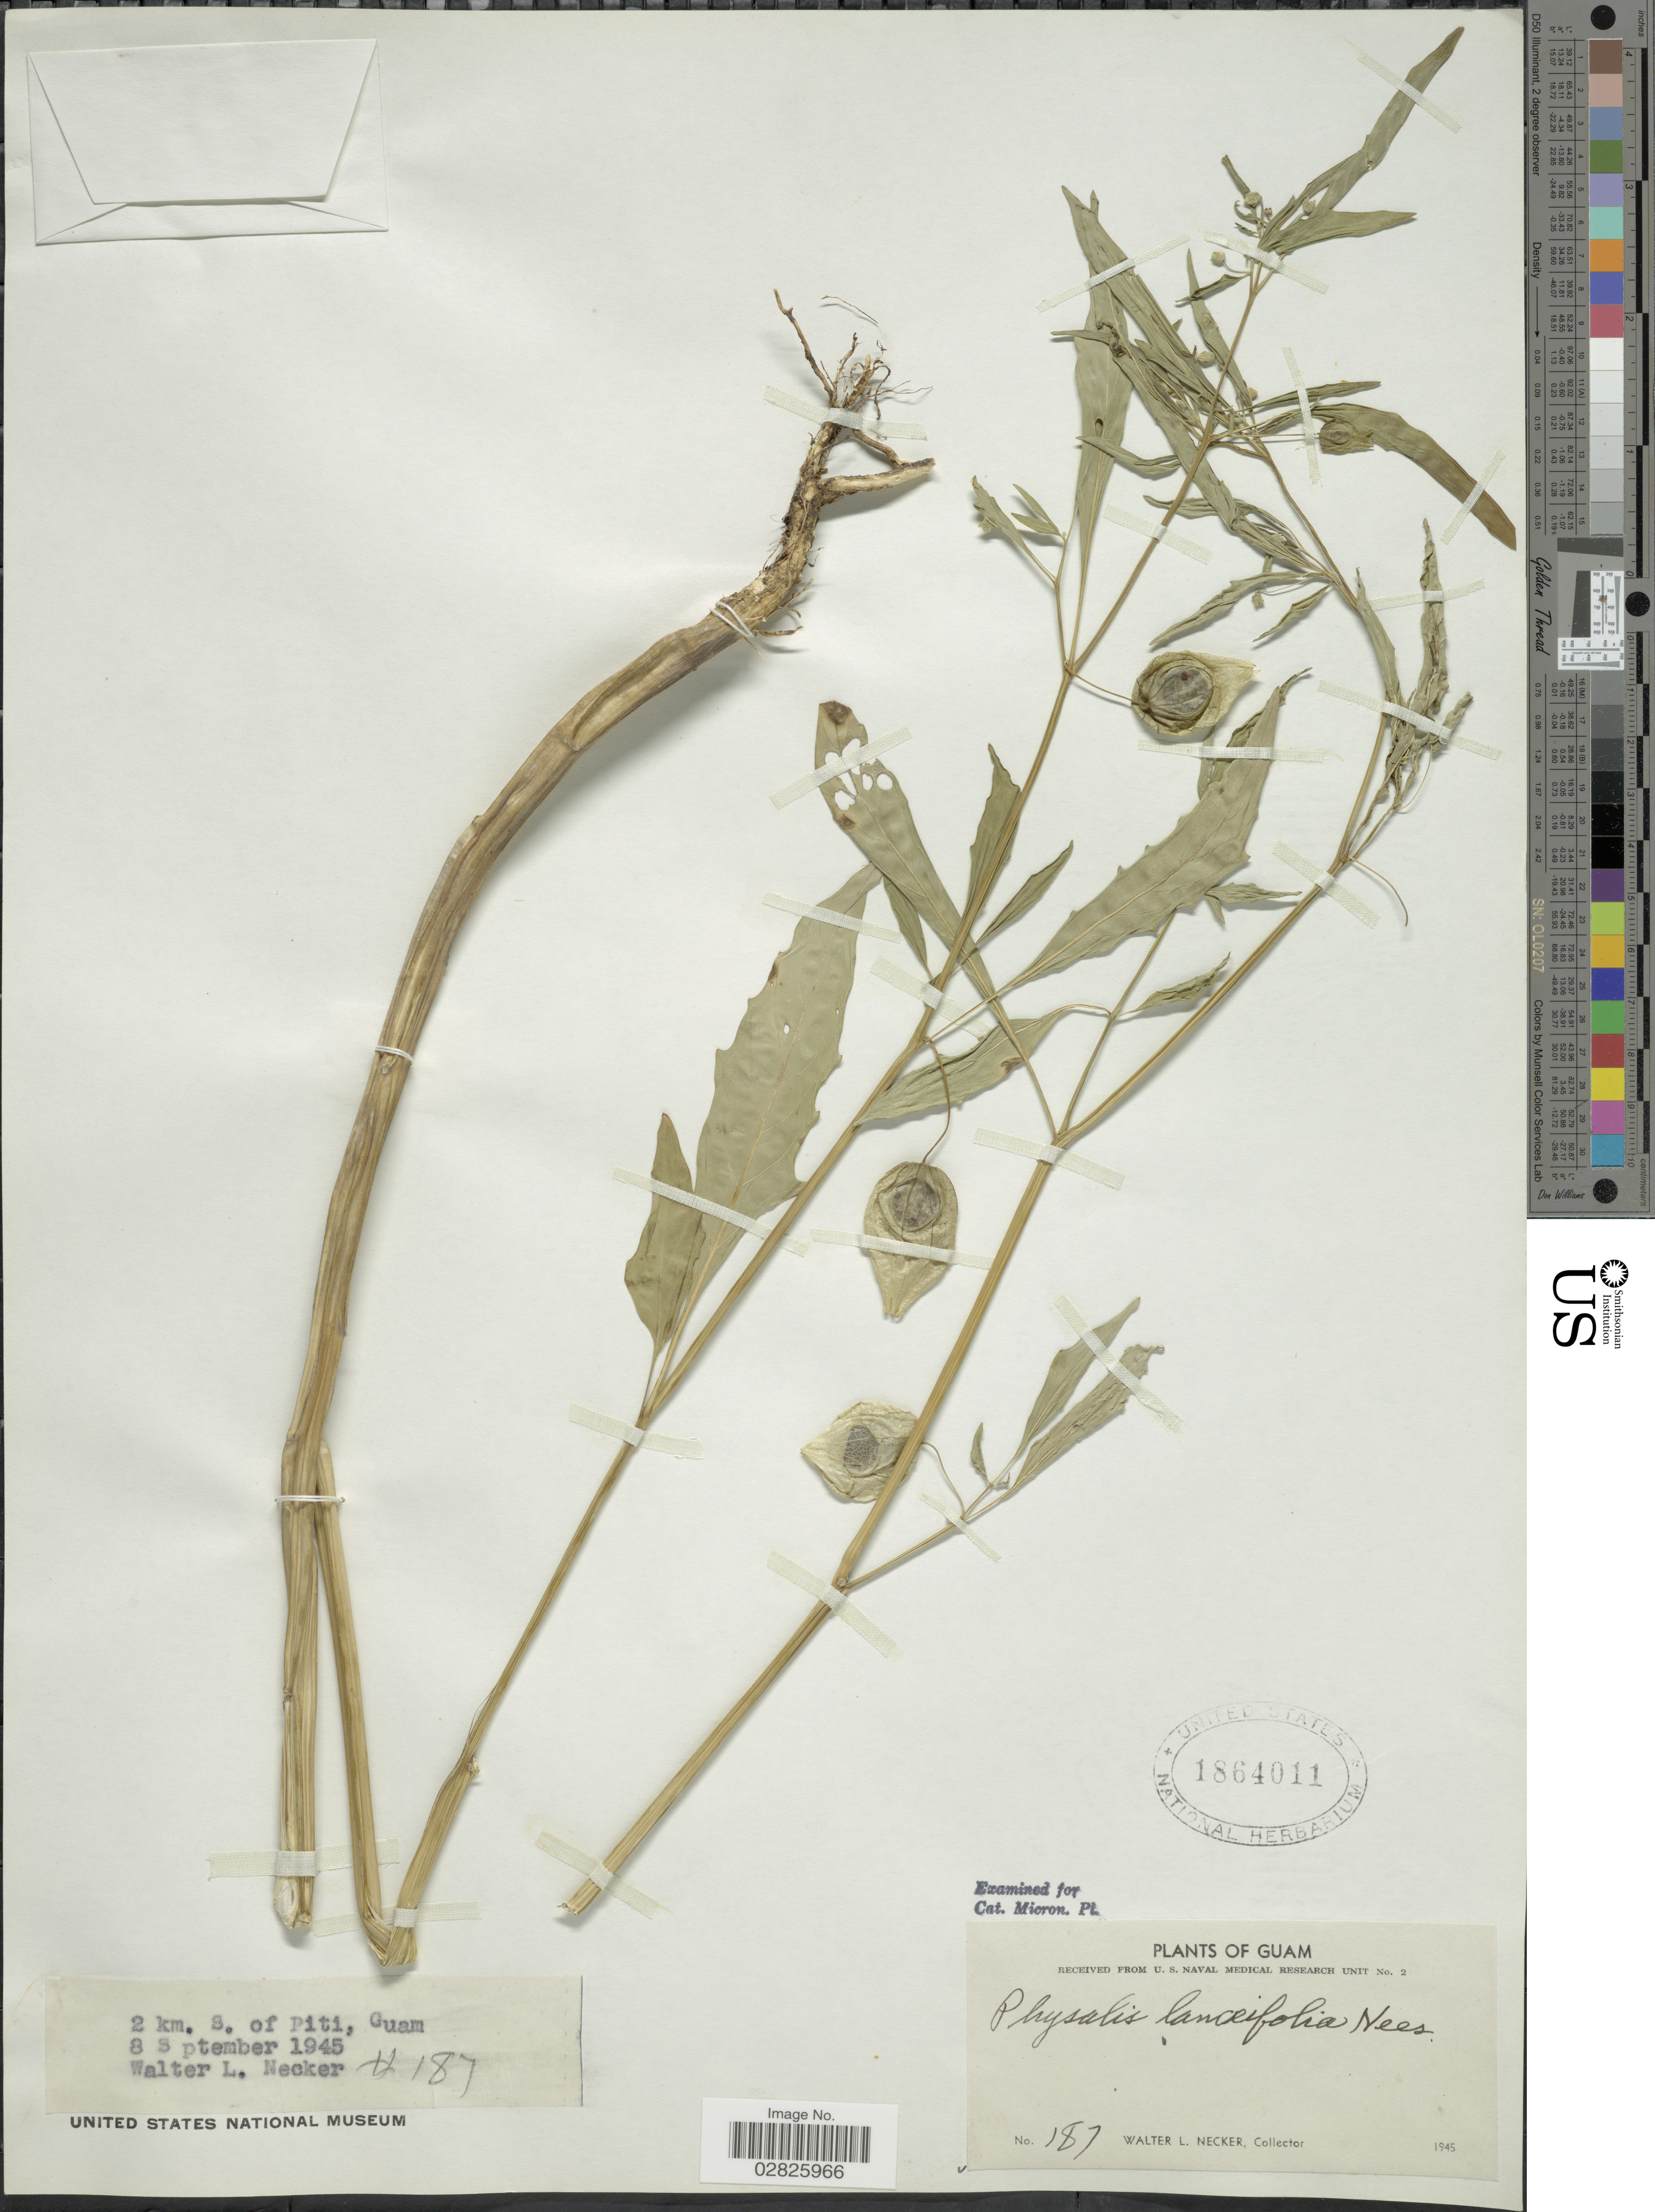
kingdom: Plantae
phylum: Tracheophyta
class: Magnoliopsida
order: Solanales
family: Solanaceae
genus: Physalis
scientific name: Physalis lanceifolia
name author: Nees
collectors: W. L. Necker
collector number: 187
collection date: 1945-09-08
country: Guam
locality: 2 km. S. of Piti.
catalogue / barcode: US 1864011